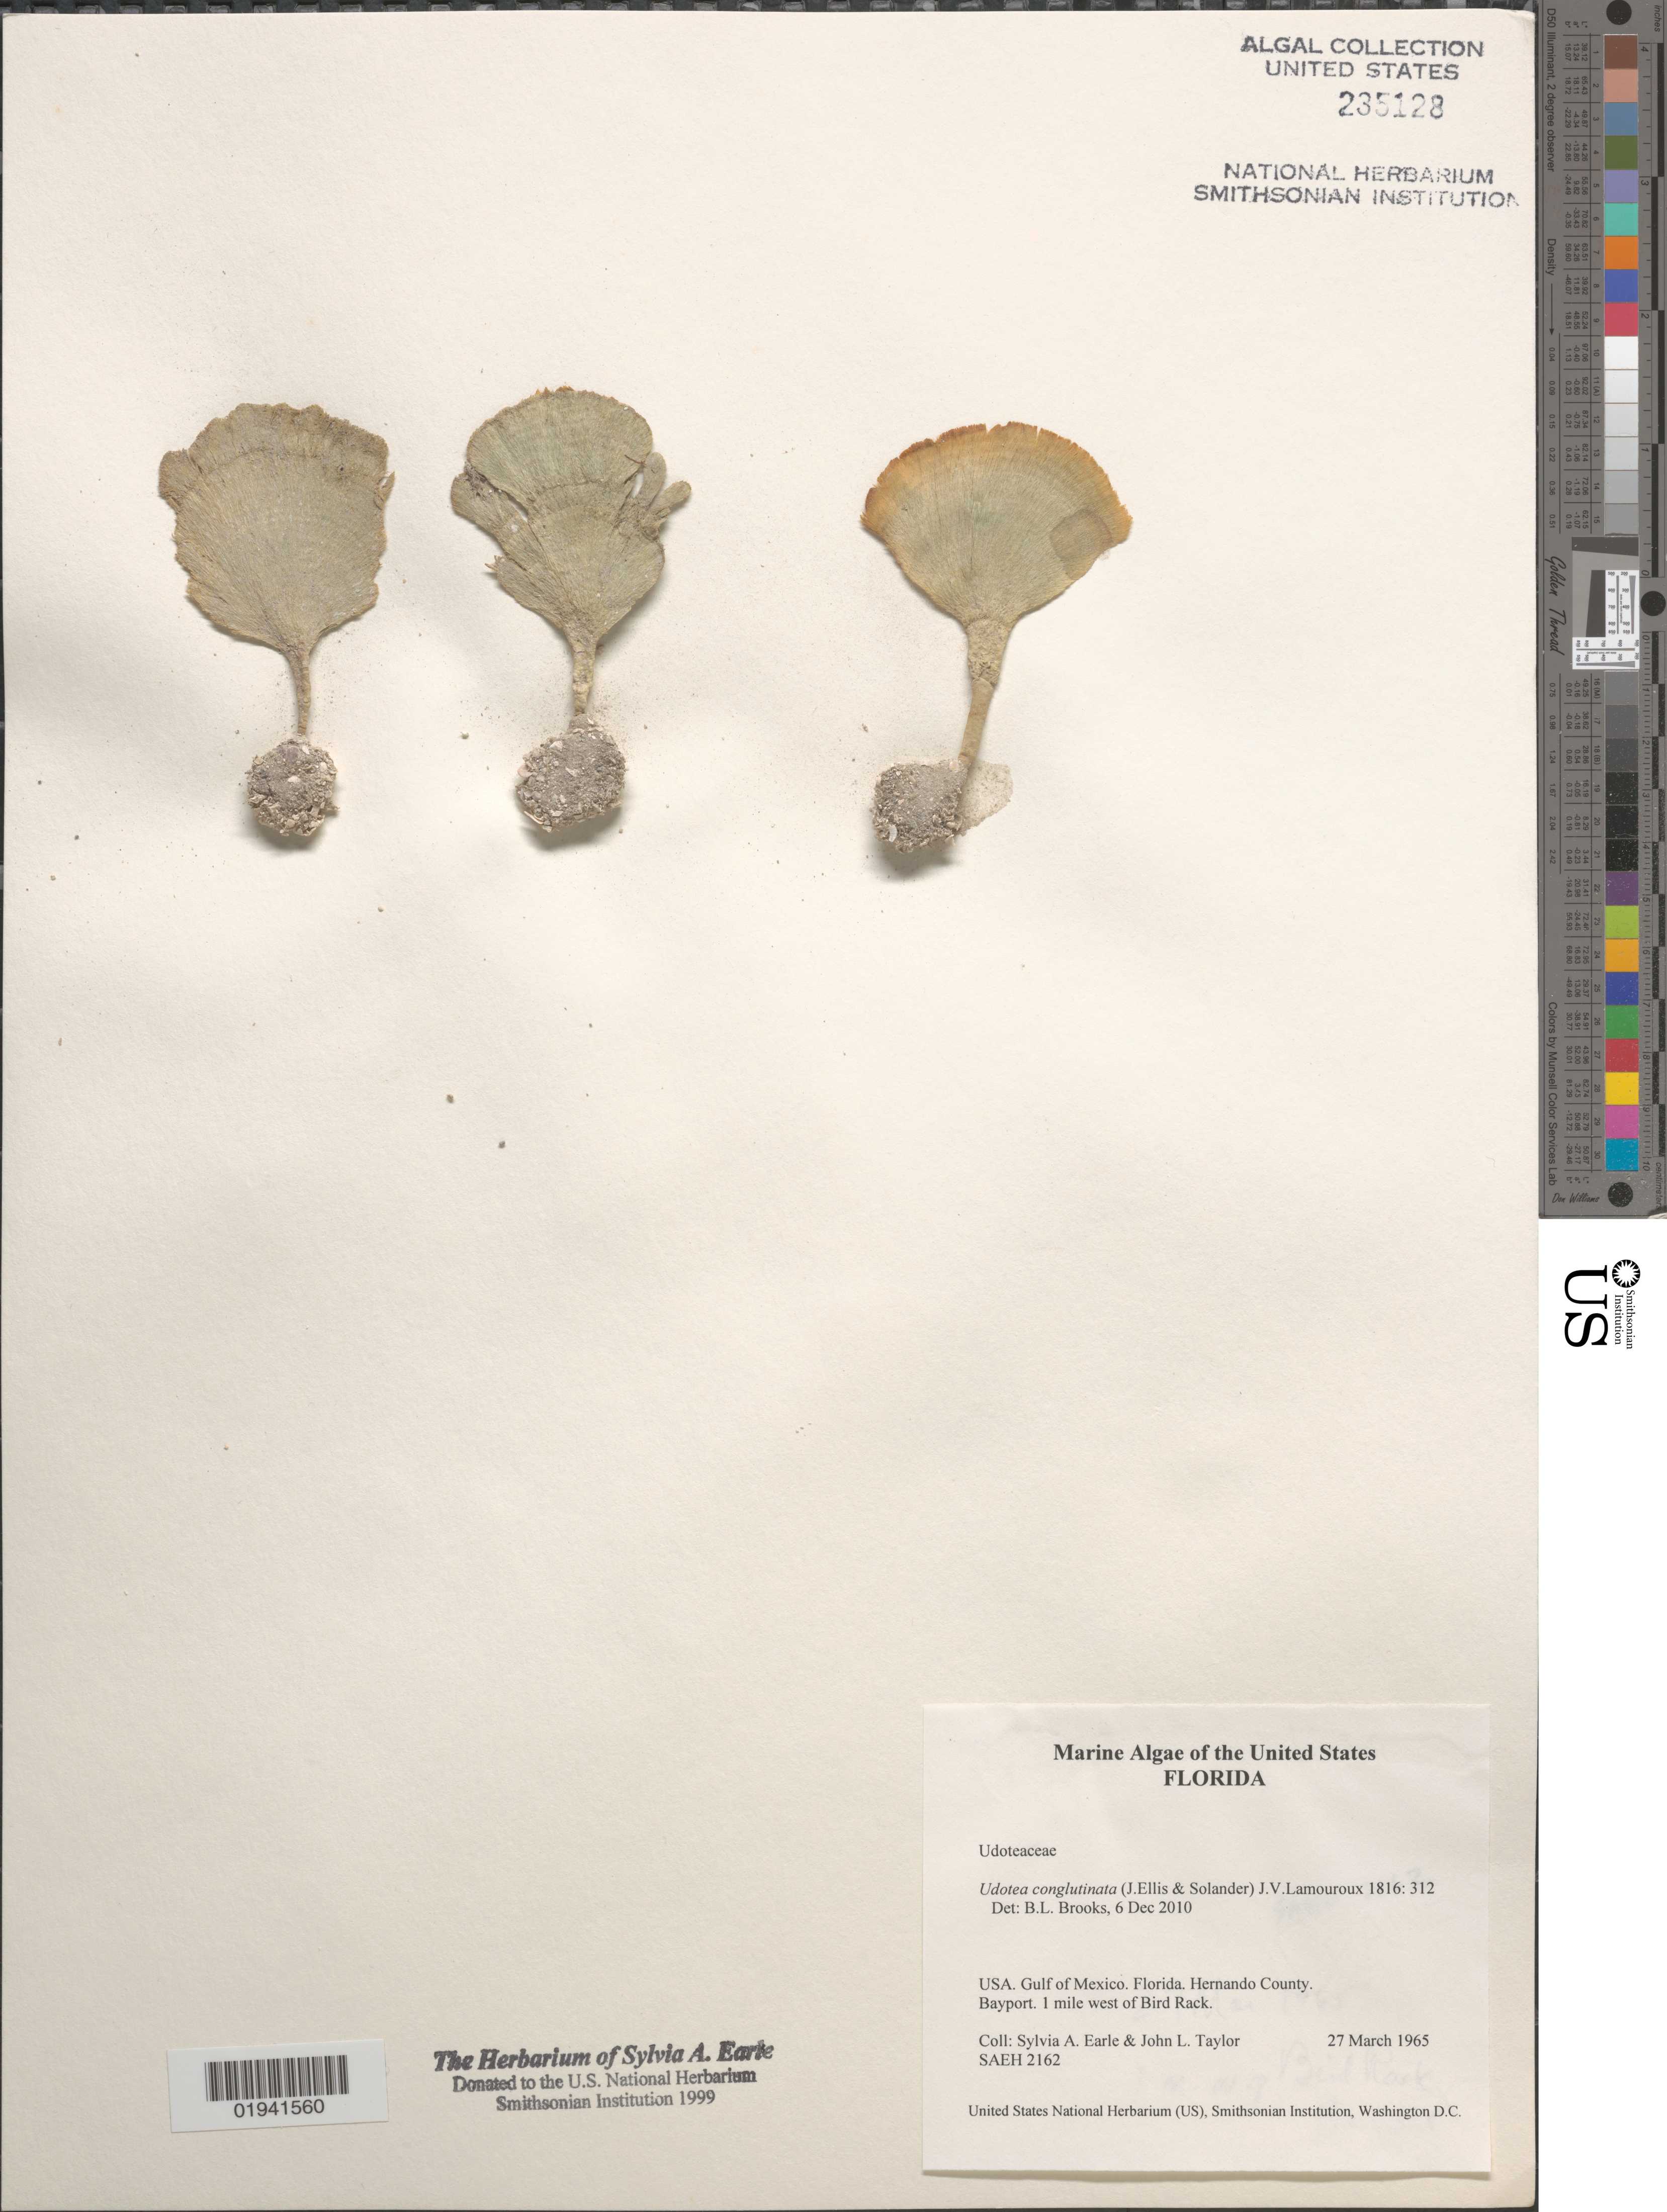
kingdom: Plantae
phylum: Chlorophyta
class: Ulvophyceae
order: Bryopsidales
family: Udoteaceae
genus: Udotea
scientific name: Udotea conglutinata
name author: (Ellis & Sol.) J.V.Lamouroux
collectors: S. A. Earle & J. L. Taylor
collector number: SAEH2162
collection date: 1965-03-27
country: United States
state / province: Florida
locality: Gulf of Mexico. Hernando County. Bayport. 1 mile west of Bird Rack.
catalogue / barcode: US 235128